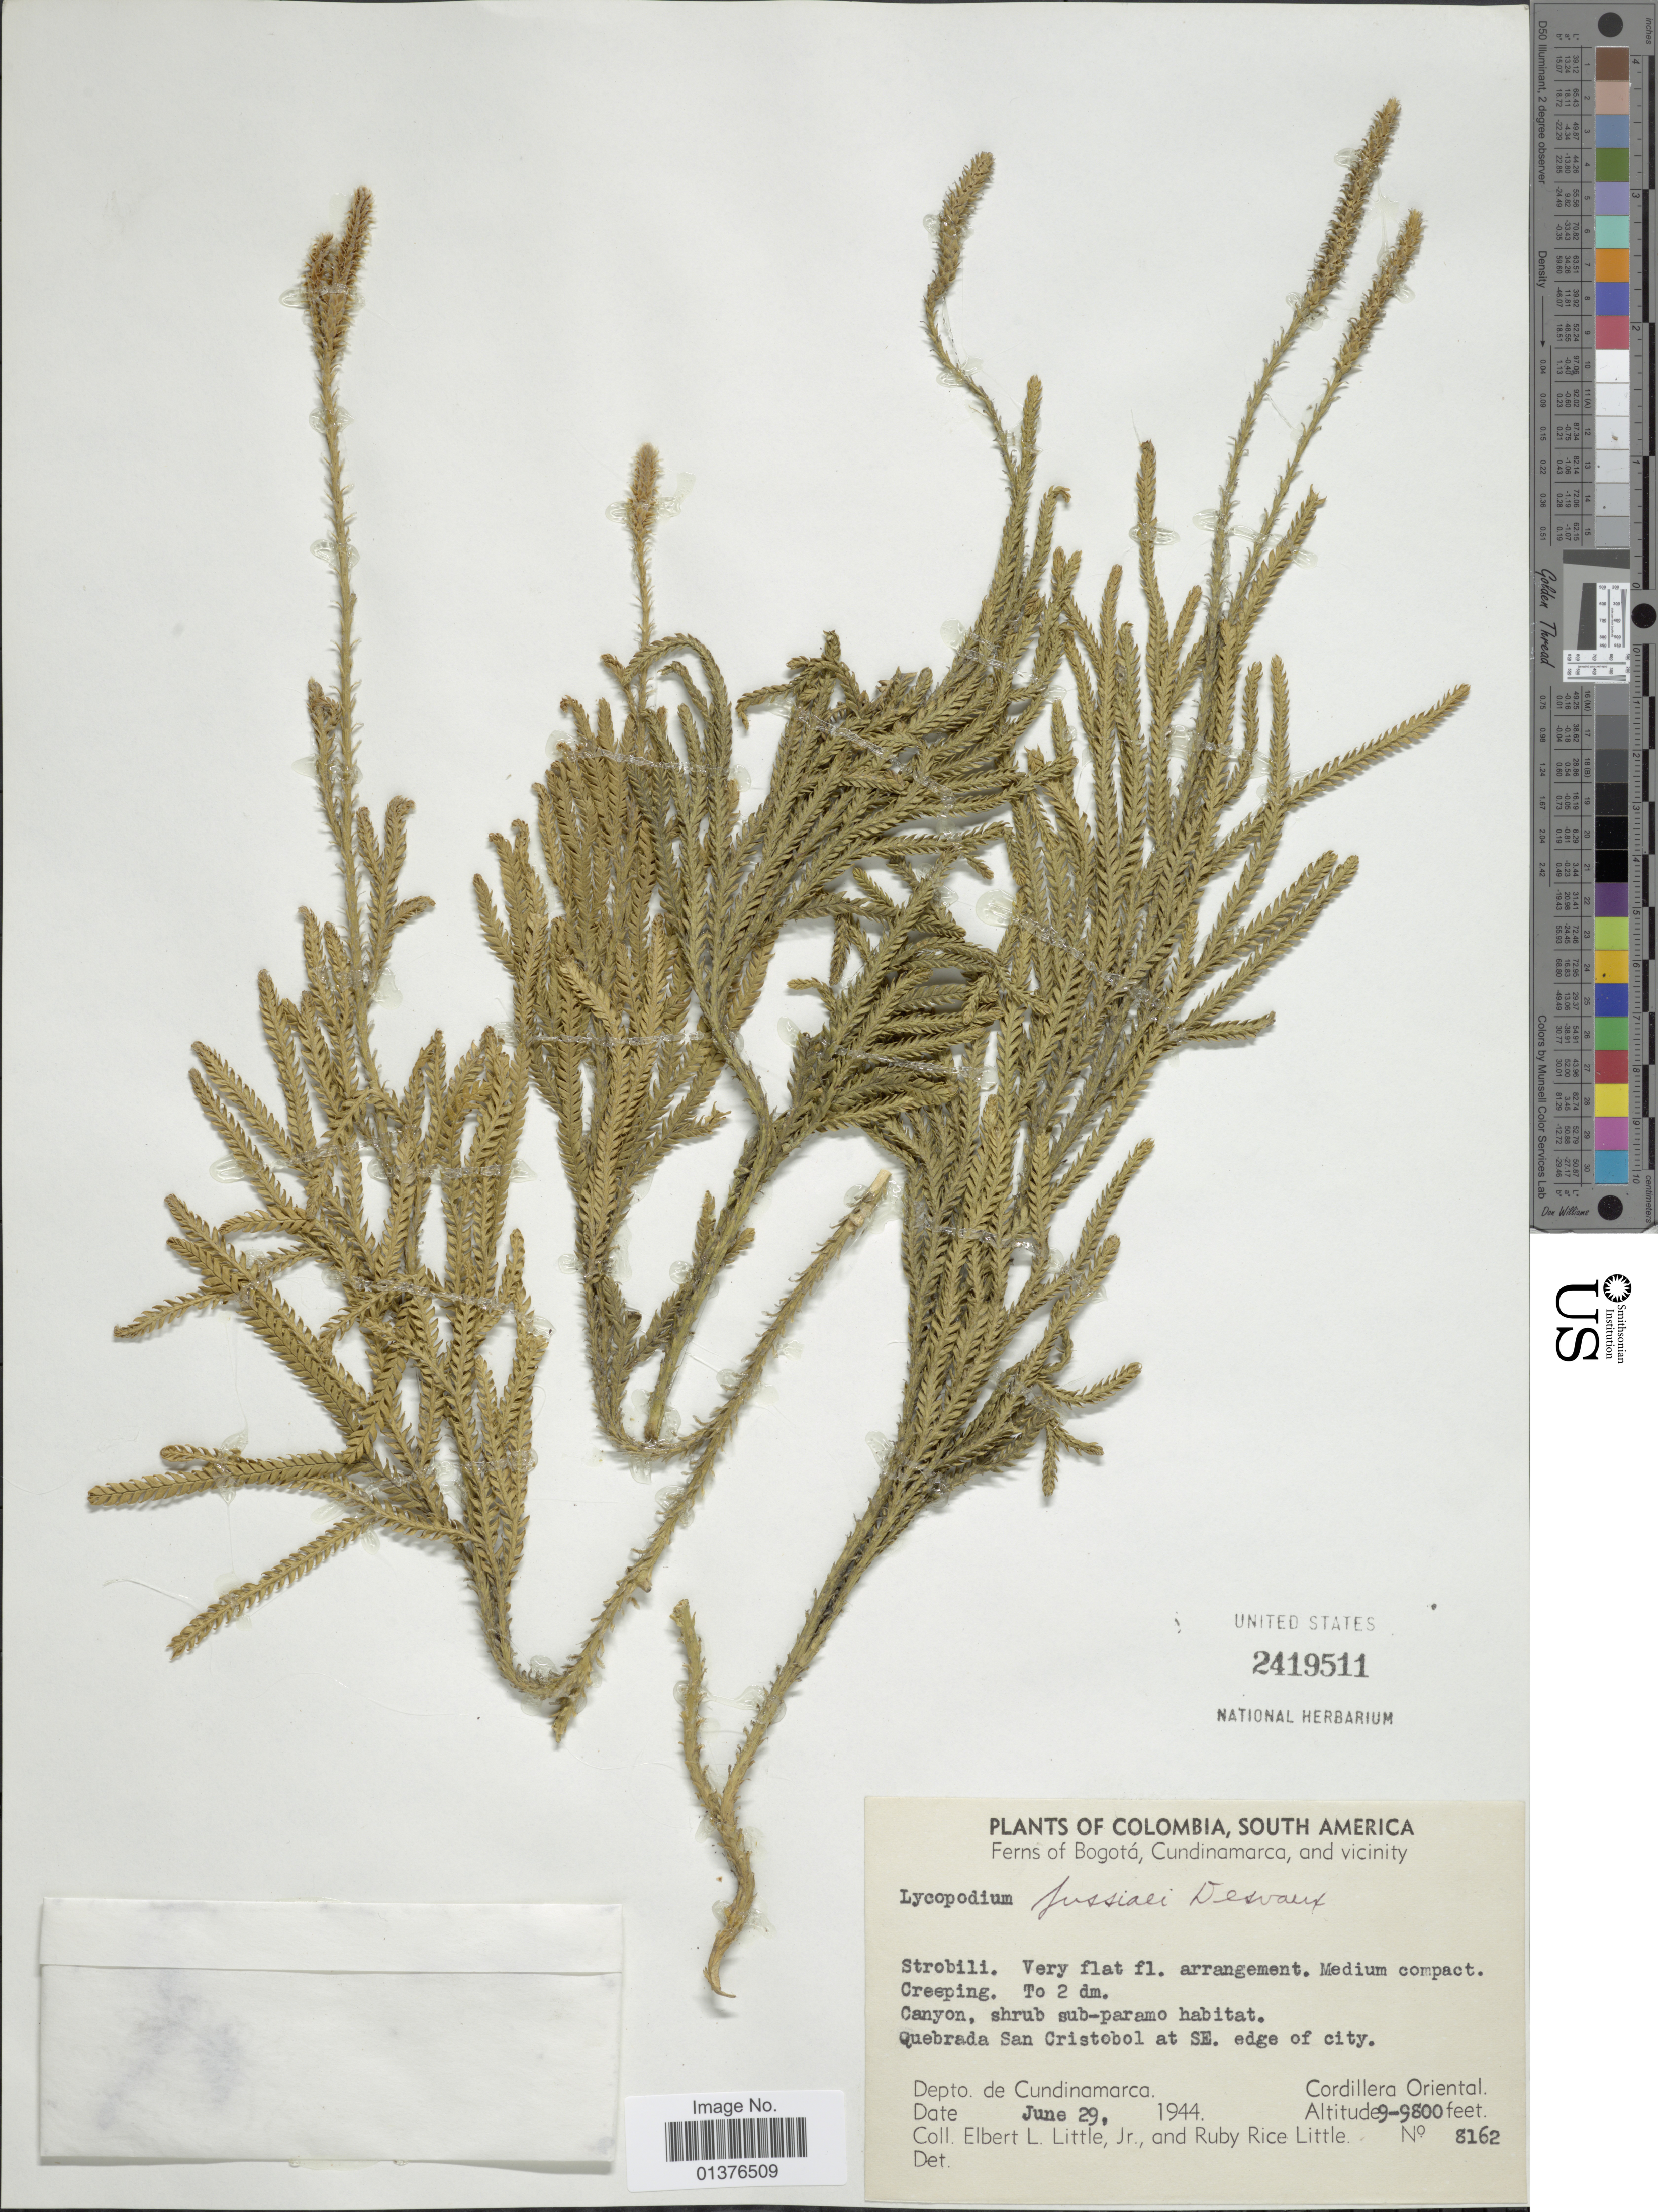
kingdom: Plantae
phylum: Tracheophyta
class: Lycopodiopsida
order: Lycopodiales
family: Lycopodiaceae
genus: Diphasium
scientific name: Diphasium jussiaei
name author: (Desv.) C. Presl ex Rothm.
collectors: E. L. Little & R. R. Little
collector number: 8162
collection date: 1944-06-29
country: Colombia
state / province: Cundinamarca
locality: Canyon, Quebrada San Cristobal at SE edge of city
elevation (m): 2743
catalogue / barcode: US 2419511